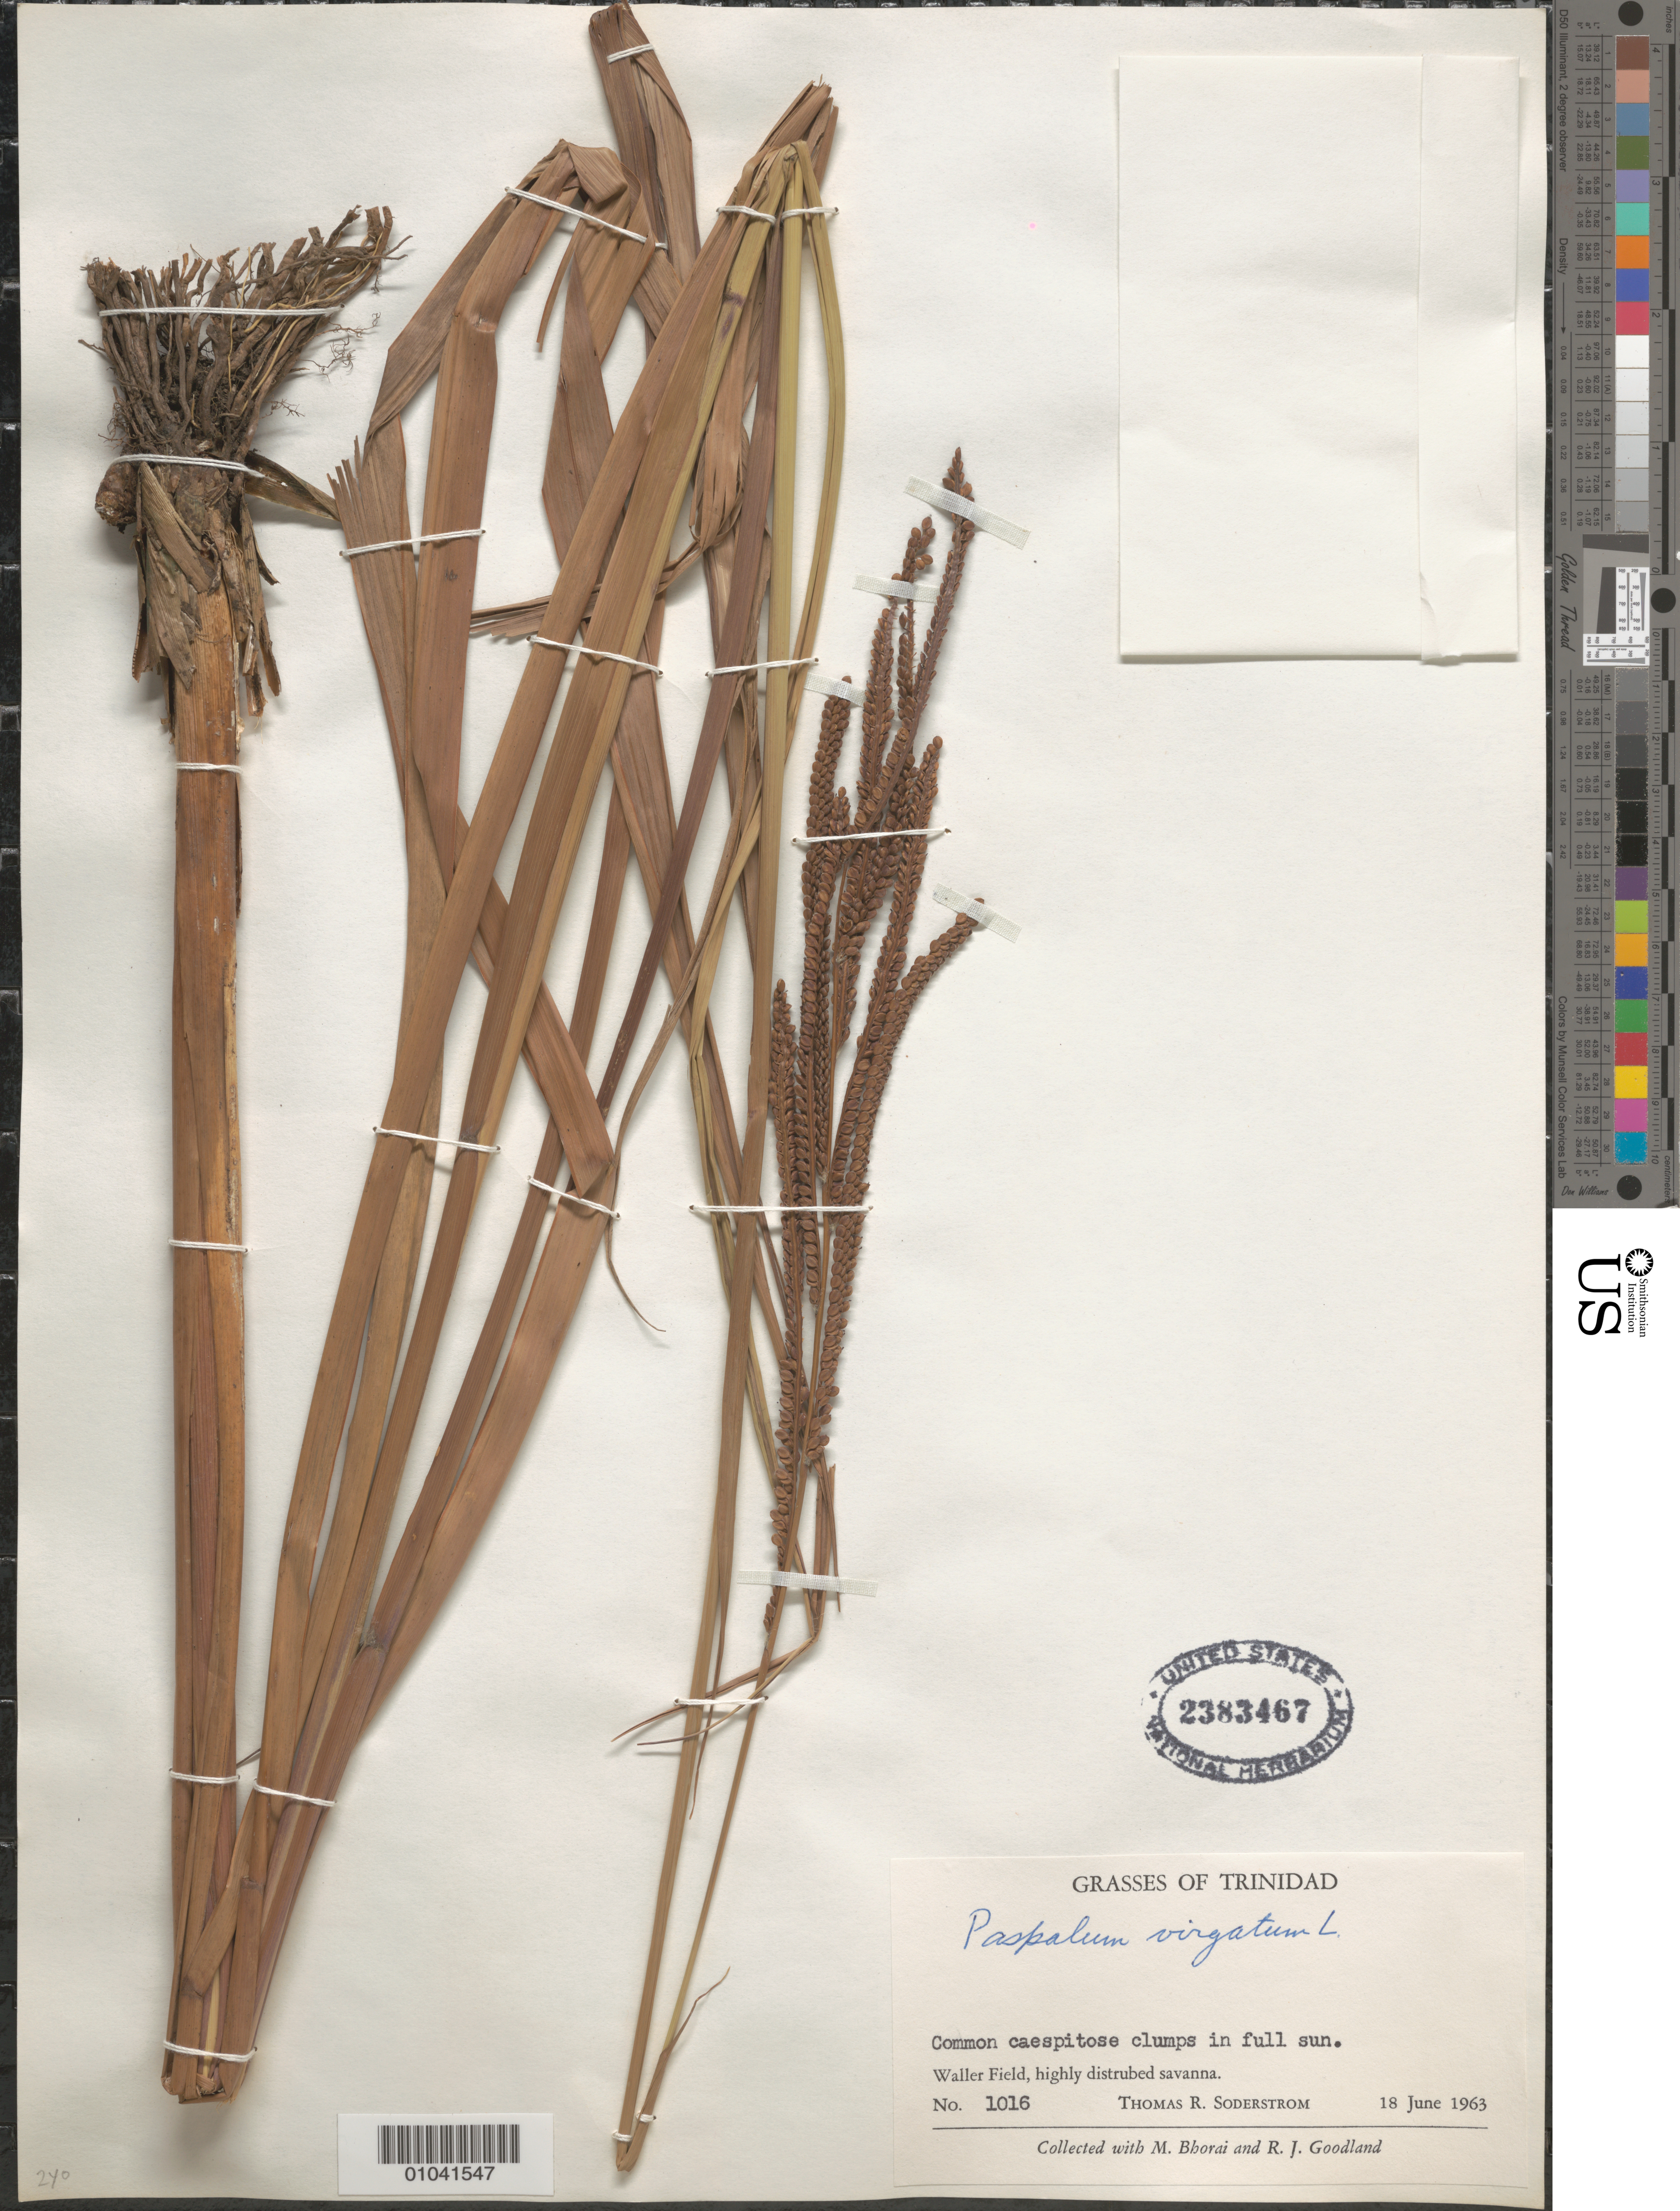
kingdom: Plantae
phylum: Tracheophyta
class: Liliopsida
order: Poales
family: Poaceae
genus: Paspalum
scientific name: Paspalum virgatum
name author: L.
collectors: T. R. Soderstrom, M. Bhorai & R. Goodland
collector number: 1016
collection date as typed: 18 Jun 1963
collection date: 1963-06-18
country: Trinidad and Tobago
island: Trinidad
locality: Waller Field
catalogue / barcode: US 2383467